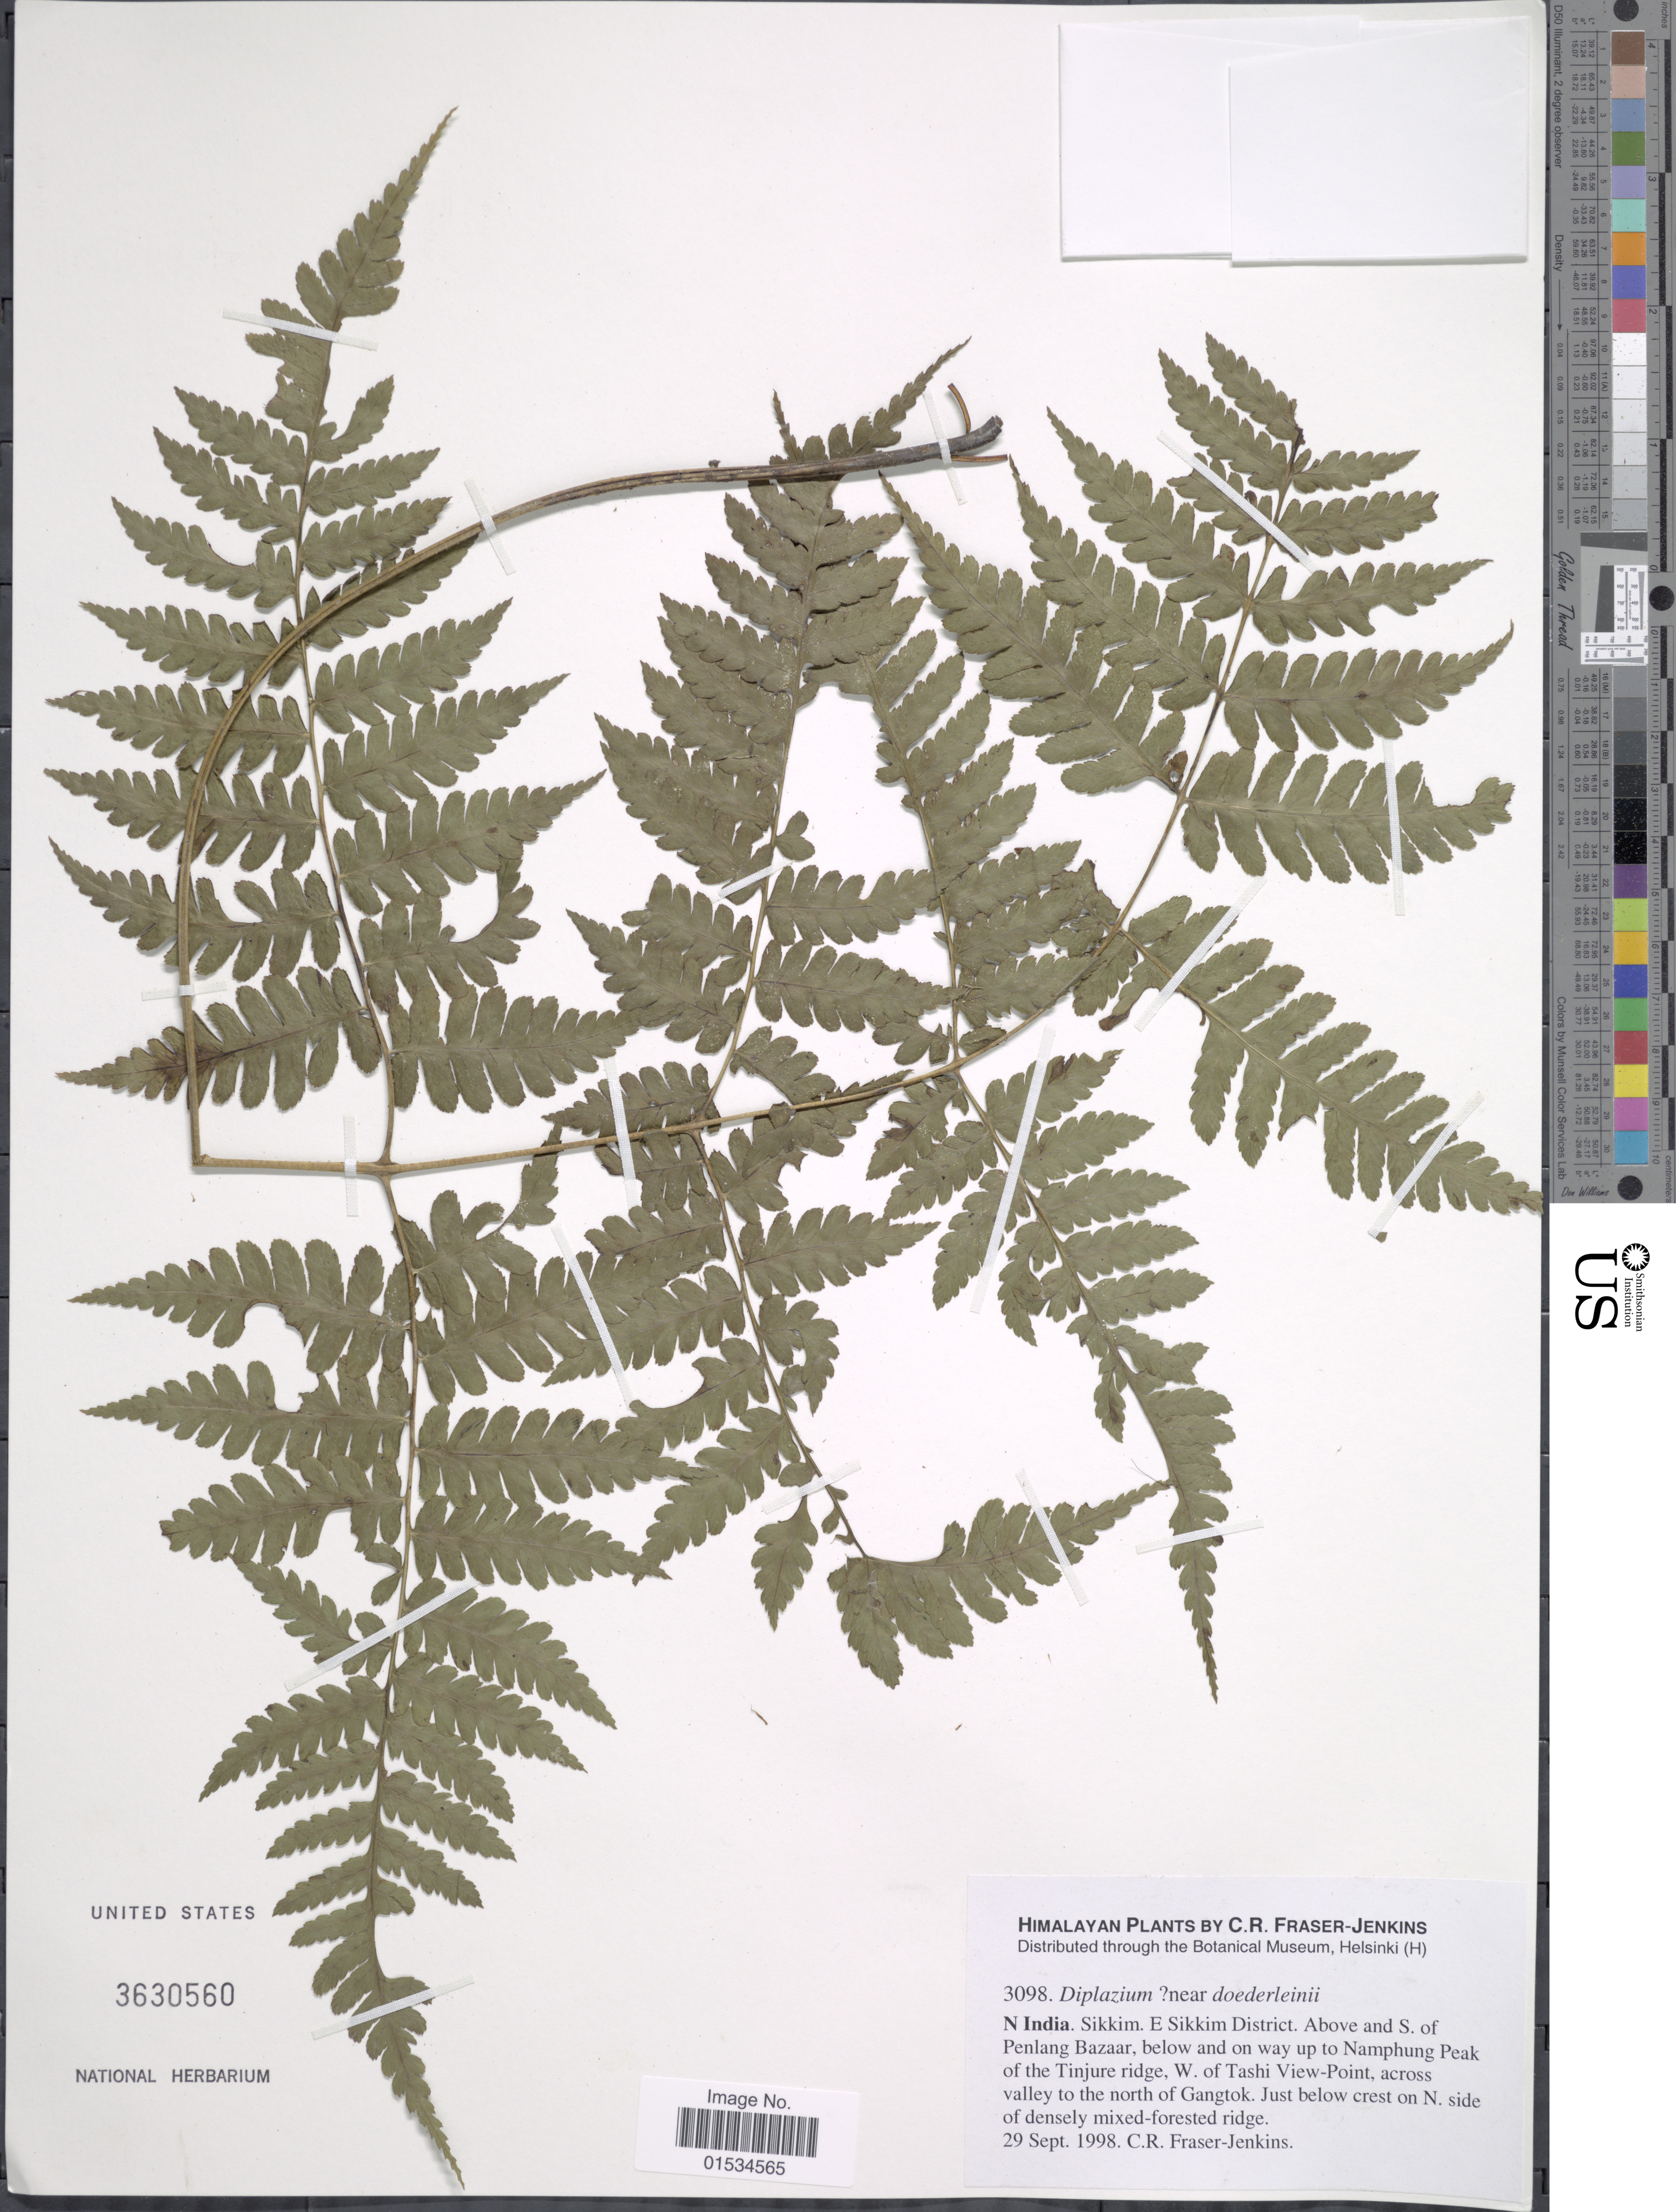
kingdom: Plantae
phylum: Tracheophyta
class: Polypodiopsida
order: Polypodiales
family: Athyriaceae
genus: Diplazium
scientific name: Diplazium sp.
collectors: C. R. Fraser-Jenkins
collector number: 3098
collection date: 1998-09-29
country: India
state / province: Sikkim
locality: N. India, E. Sikkim District, Above and S. of Penlang Bazaar, below and on way up to Namphung Peak of the Tinjure ridge, W. of Tashi View-Point, across valley to the north of Gangtok, just below crest on N. side of densely mixed-forested ridge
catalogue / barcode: US 3630560